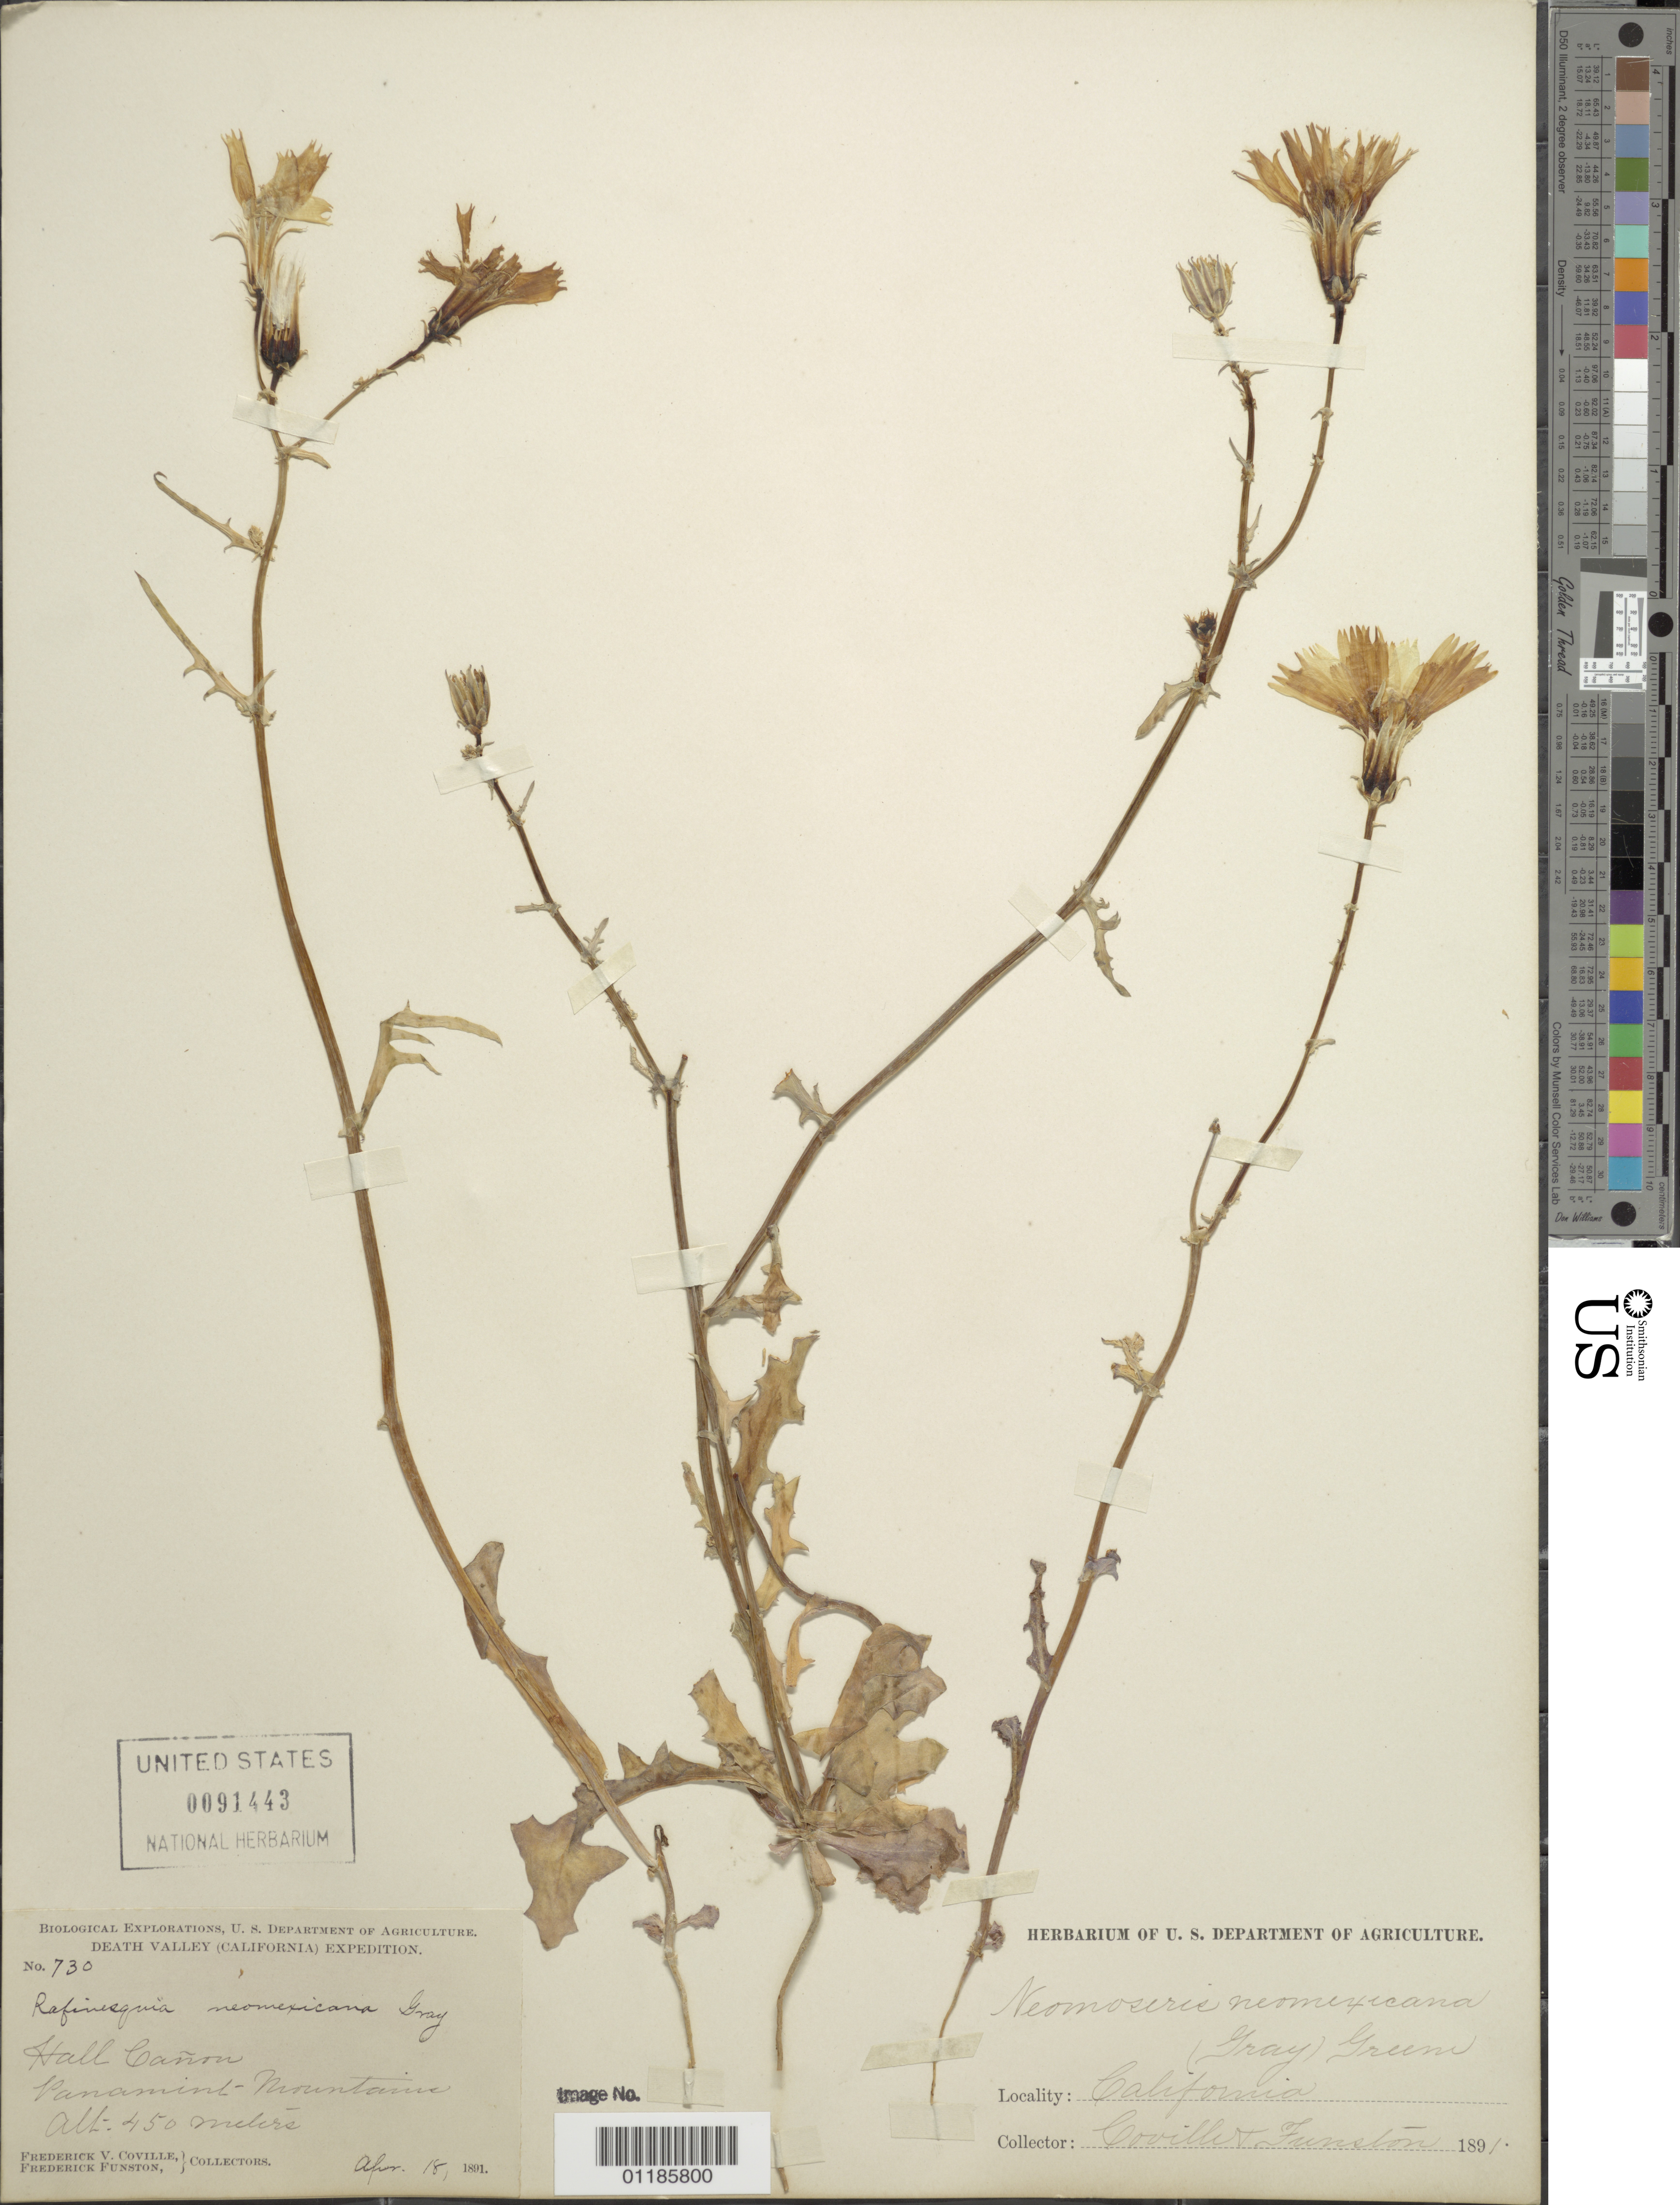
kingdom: Plantae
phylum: Tracheophyta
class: Magnoliopsida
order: Asterales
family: Asteraceae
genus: Rafinesquia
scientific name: Rafinesquia neomexicana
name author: A. Gray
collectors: F. V. Coville & F. Funston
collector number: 730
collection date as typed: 18 Apr 1891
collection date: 1891-04-18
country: United States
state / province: California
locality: Hall Canyon, Panamint Mts.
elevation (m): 450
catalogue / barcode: US 91443